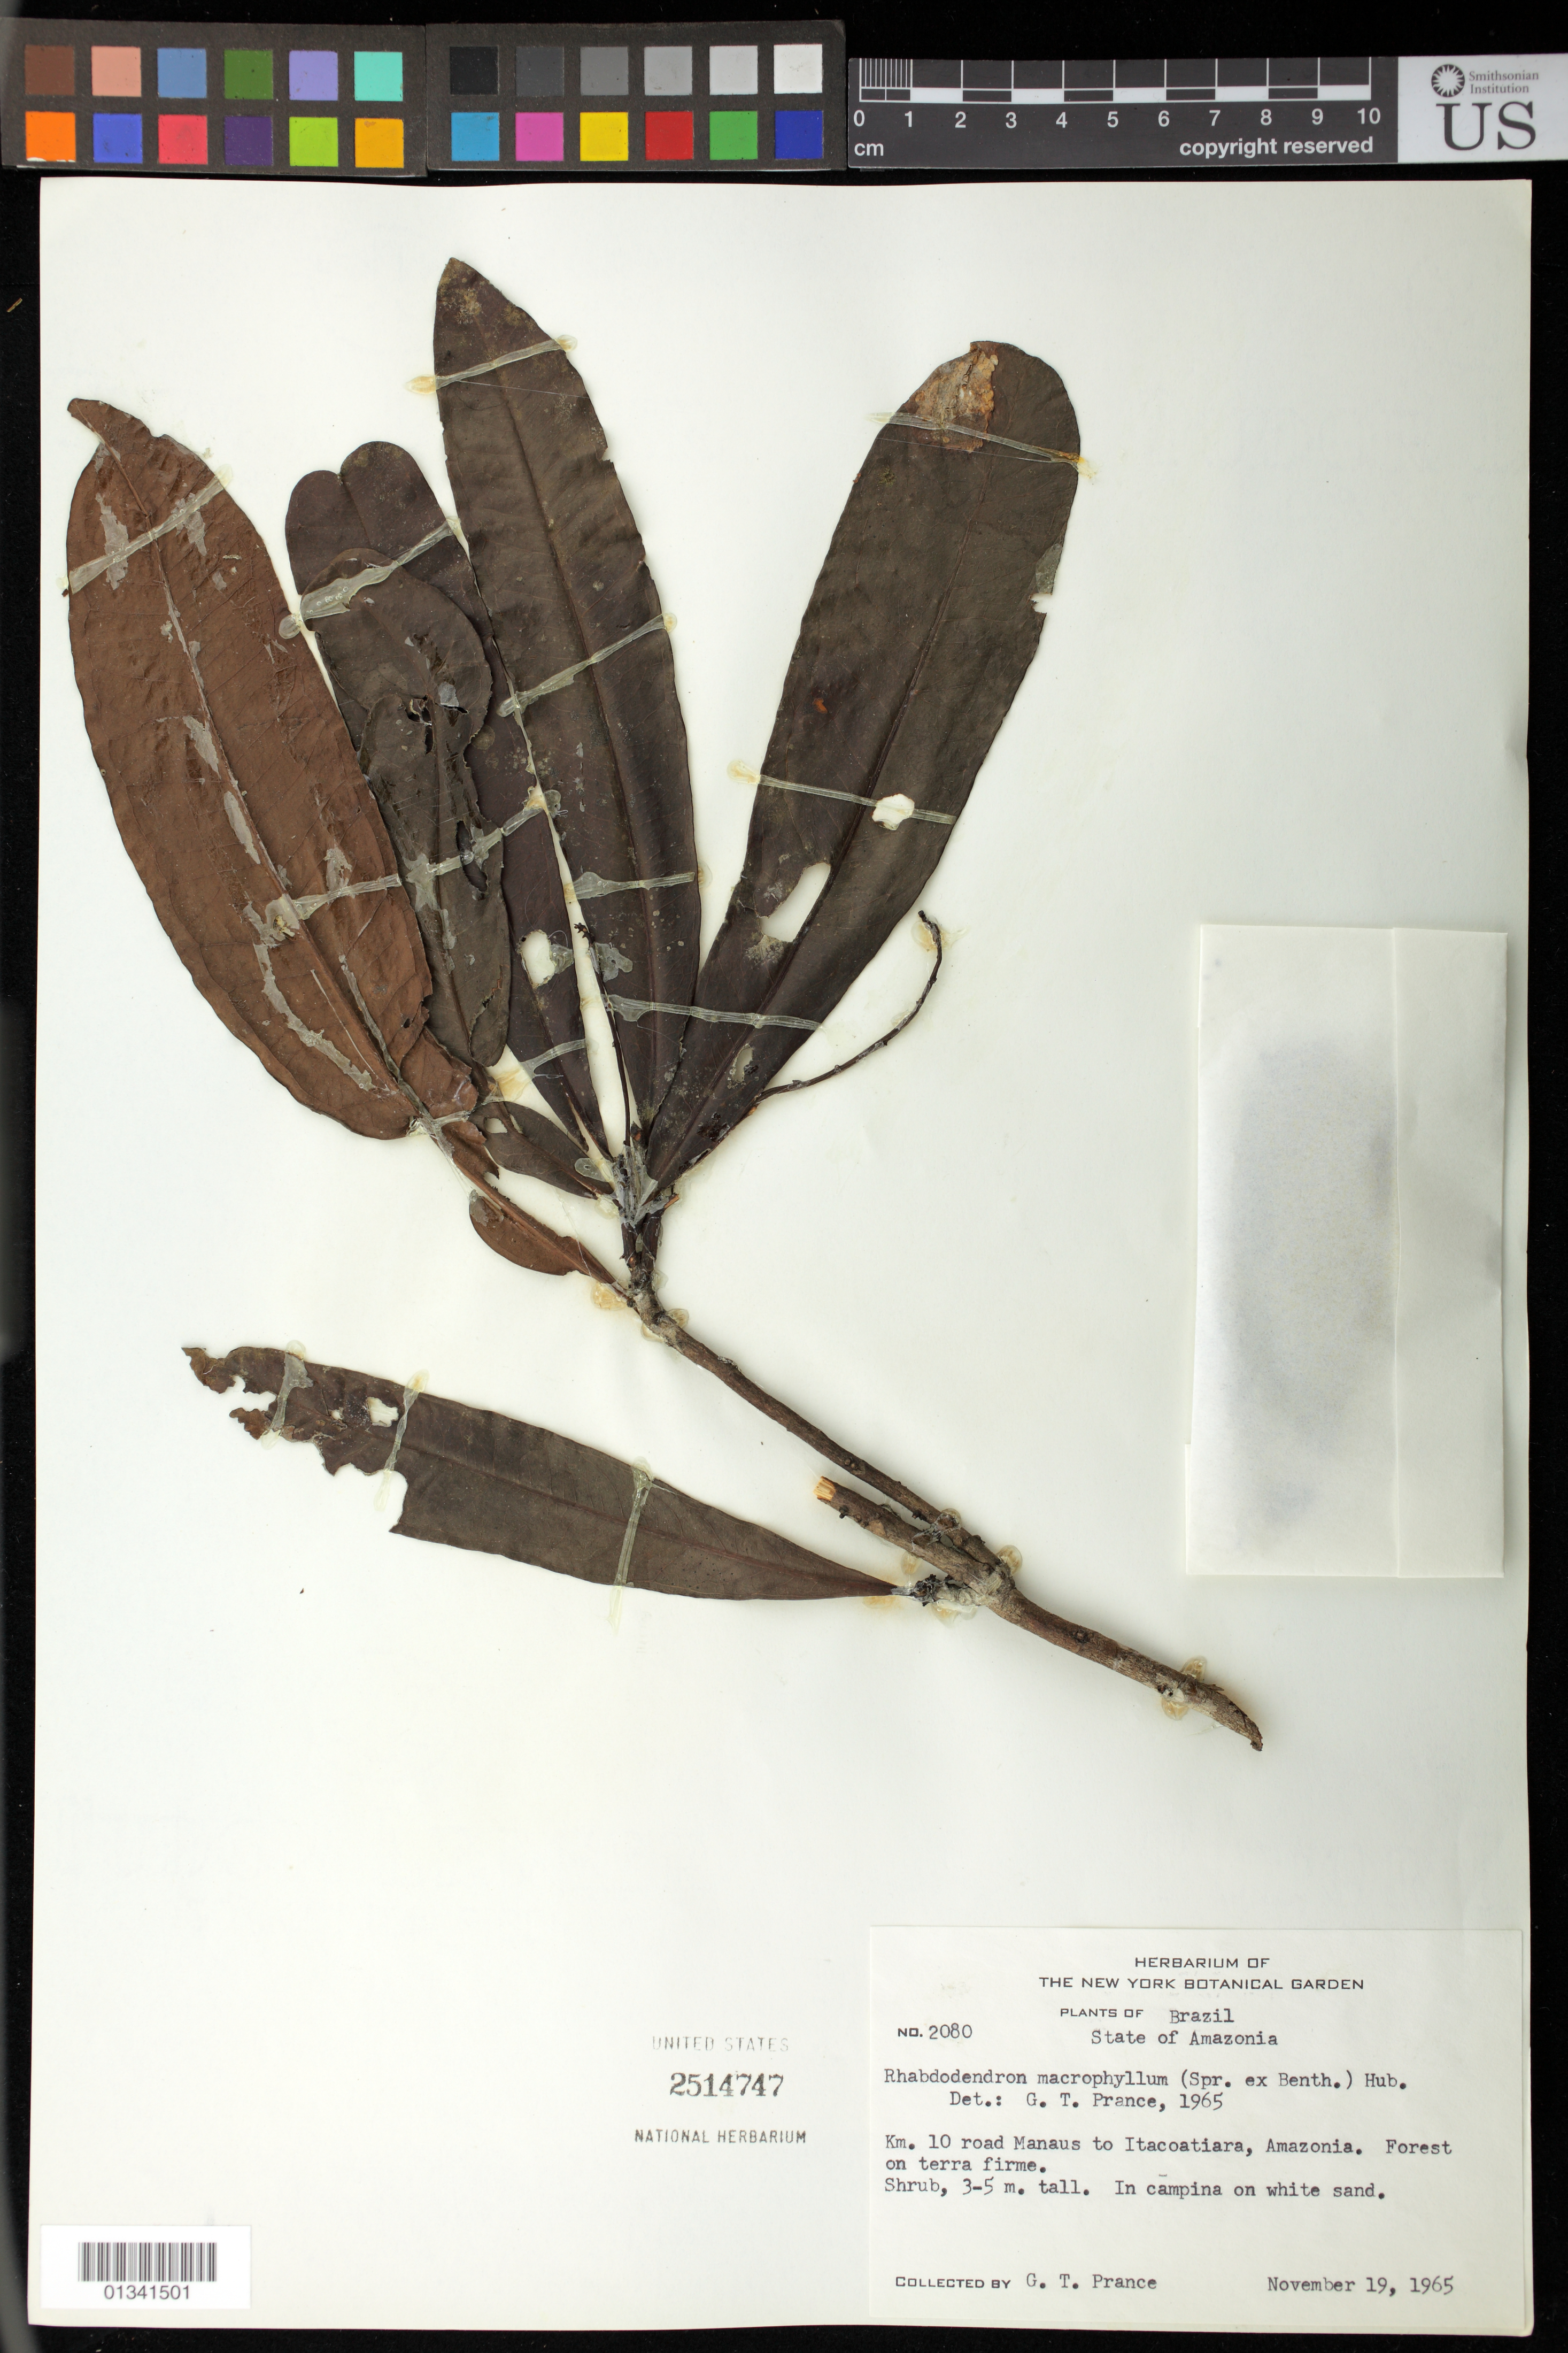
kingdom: Plantae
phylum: Tracheophyta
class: Magnoliopsida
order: Caryophyllales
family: Rhabdodendraceae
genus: Rhabdodendron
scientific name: Rhabdodendron macrophyllum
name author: (Spruce ex Benth.) Huber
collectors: G. T. Prance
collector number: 2080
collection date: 1965-11-19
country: Brazil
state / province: Amazonas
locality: km 10 road Manaus to Itacoatiara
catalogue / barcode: US 2514747